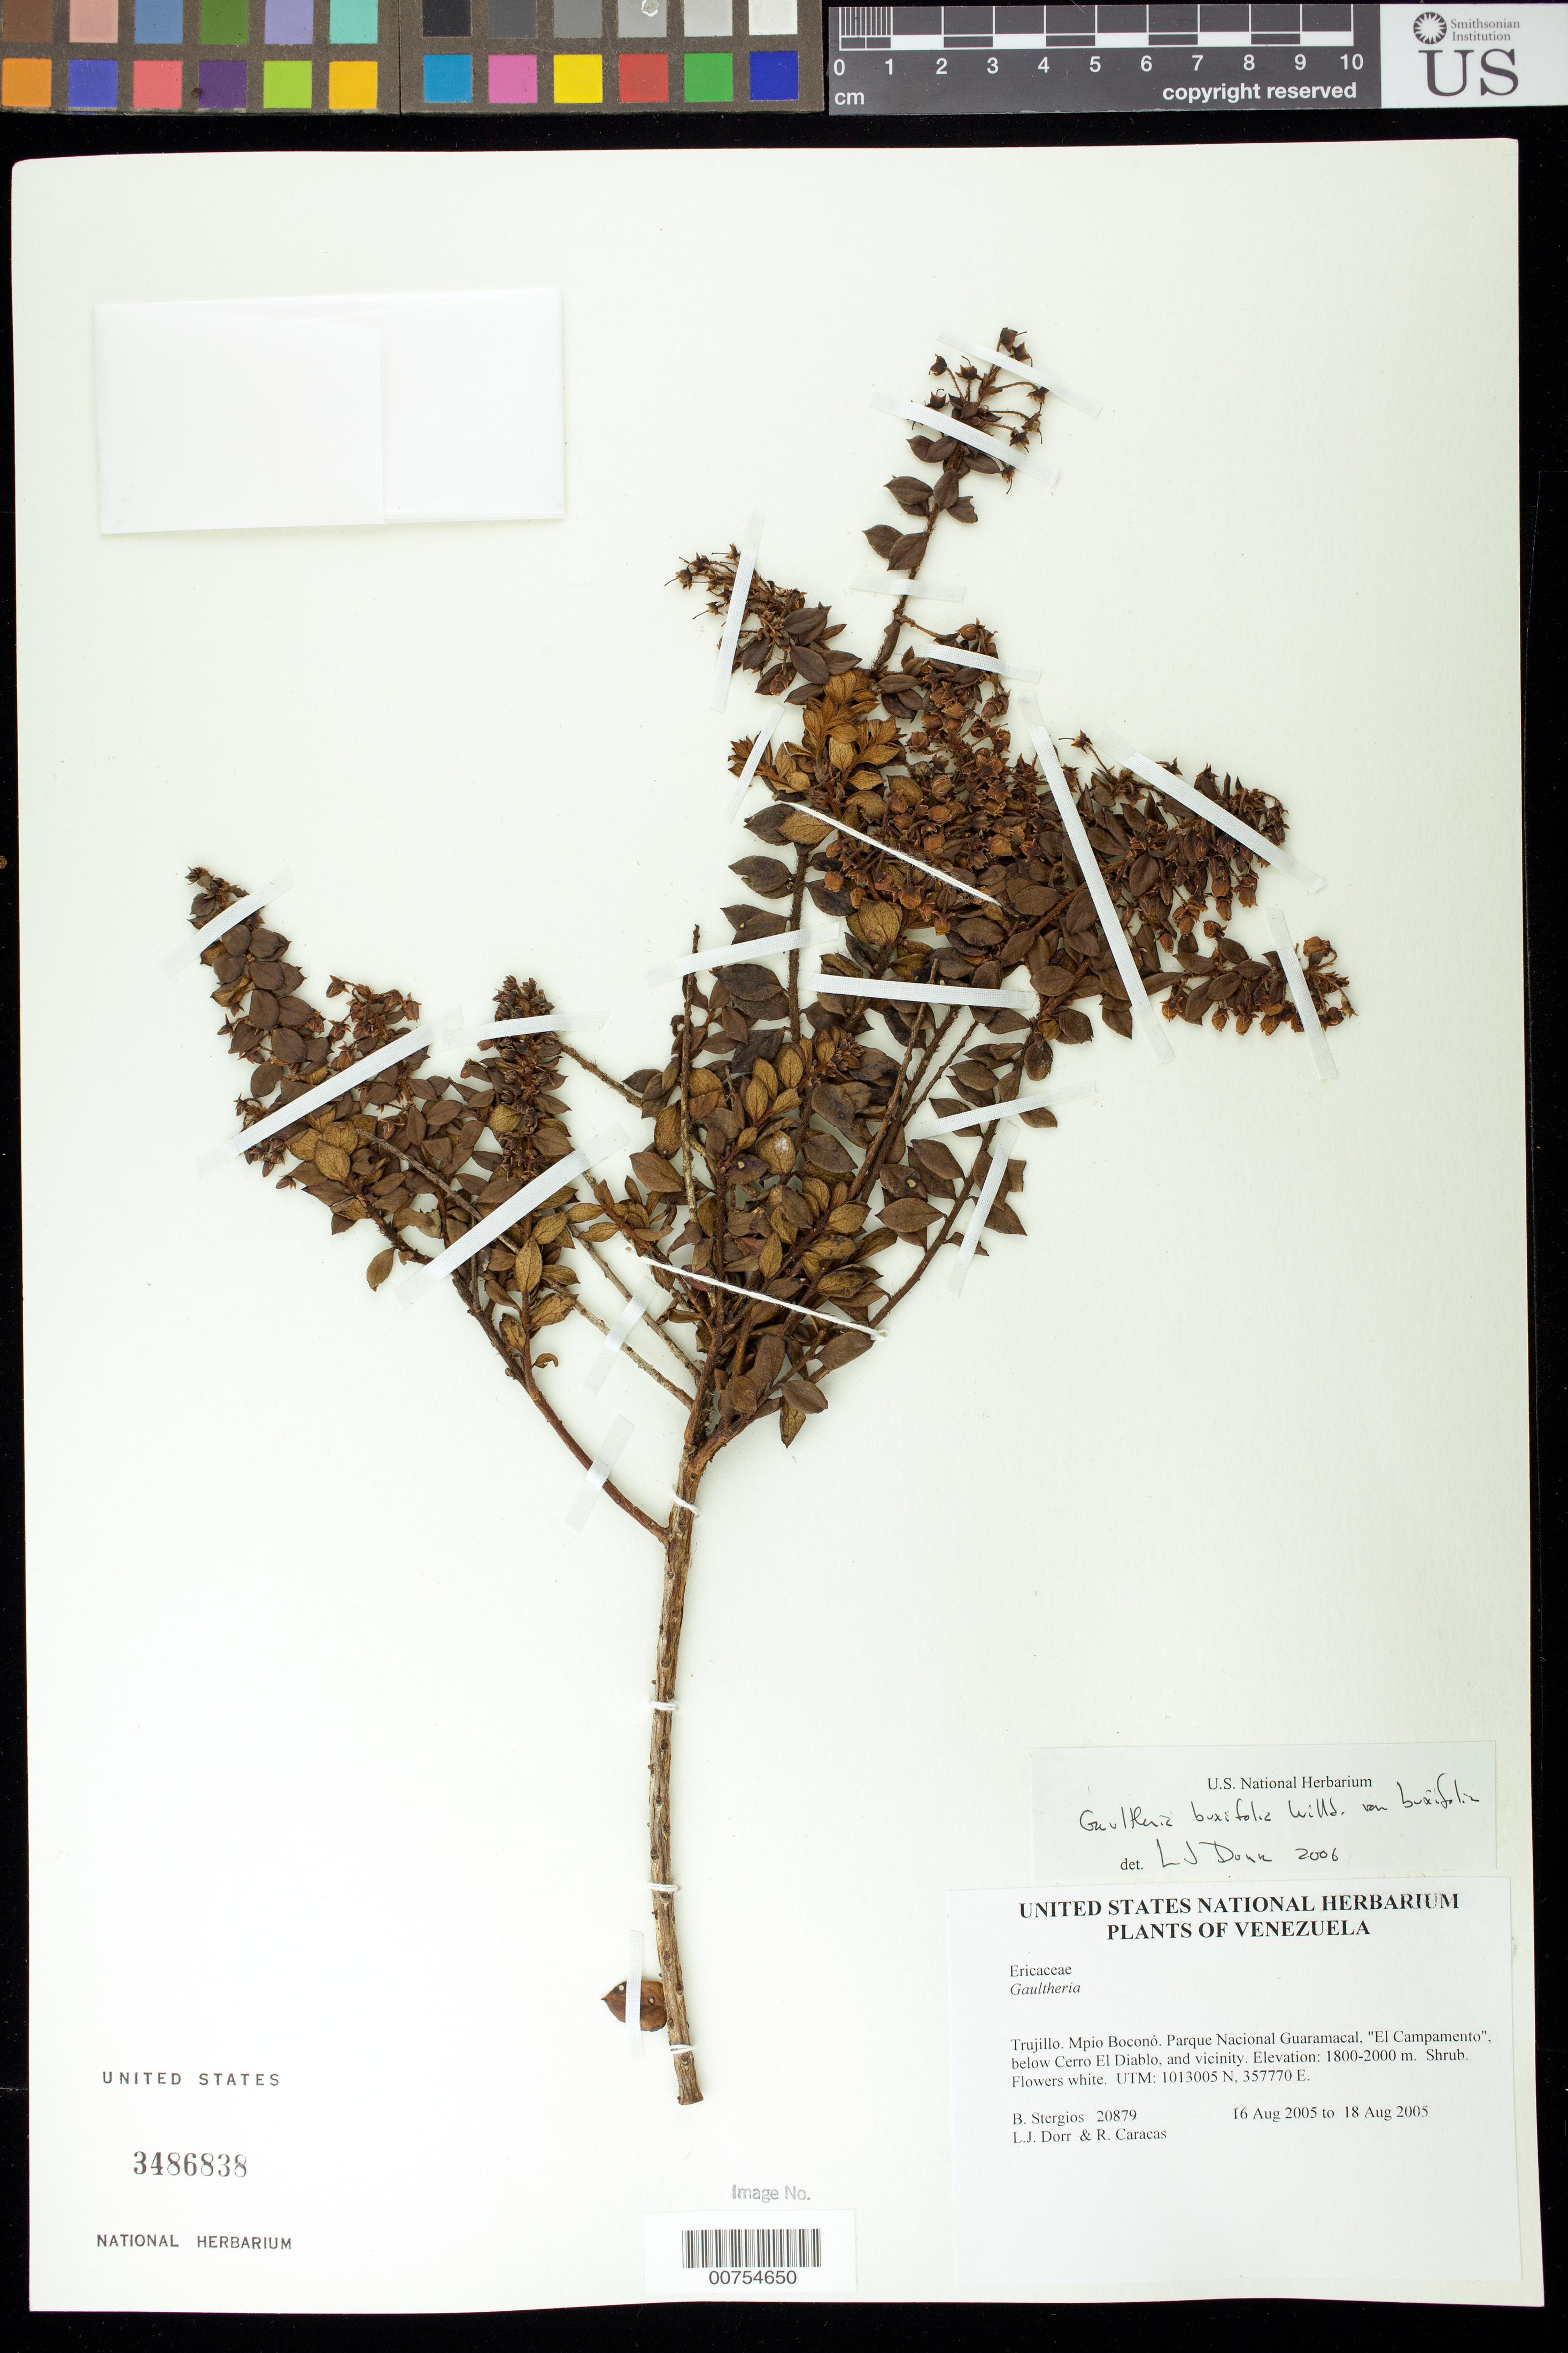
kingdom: Plantae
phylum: Tracheophyta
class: Magnoliopsida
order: Ericales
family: Ericaceae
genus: Gaultheria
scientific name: Gaultheria buxifolia var. buxifolia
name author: Willd.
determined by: Dorr, L. J., (BOT), Smithsonian Institution - National Museum of Natural History (UNITED STATES)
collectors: B. G. Stergios, L. J. Dorr & R. Caracas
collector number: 20879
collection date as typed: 16 Aug 2005 to 18 Aug 2005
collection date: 2005-08-16/2005-08-18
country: Venezuela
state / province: Trujillo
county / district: Boconó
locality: Parque Nacional Guaramacal, "El Campamento", below Cerro El Diablo, and vicinity.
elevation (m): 1800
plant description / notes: NY, PORT, US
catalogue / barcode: US 3486838